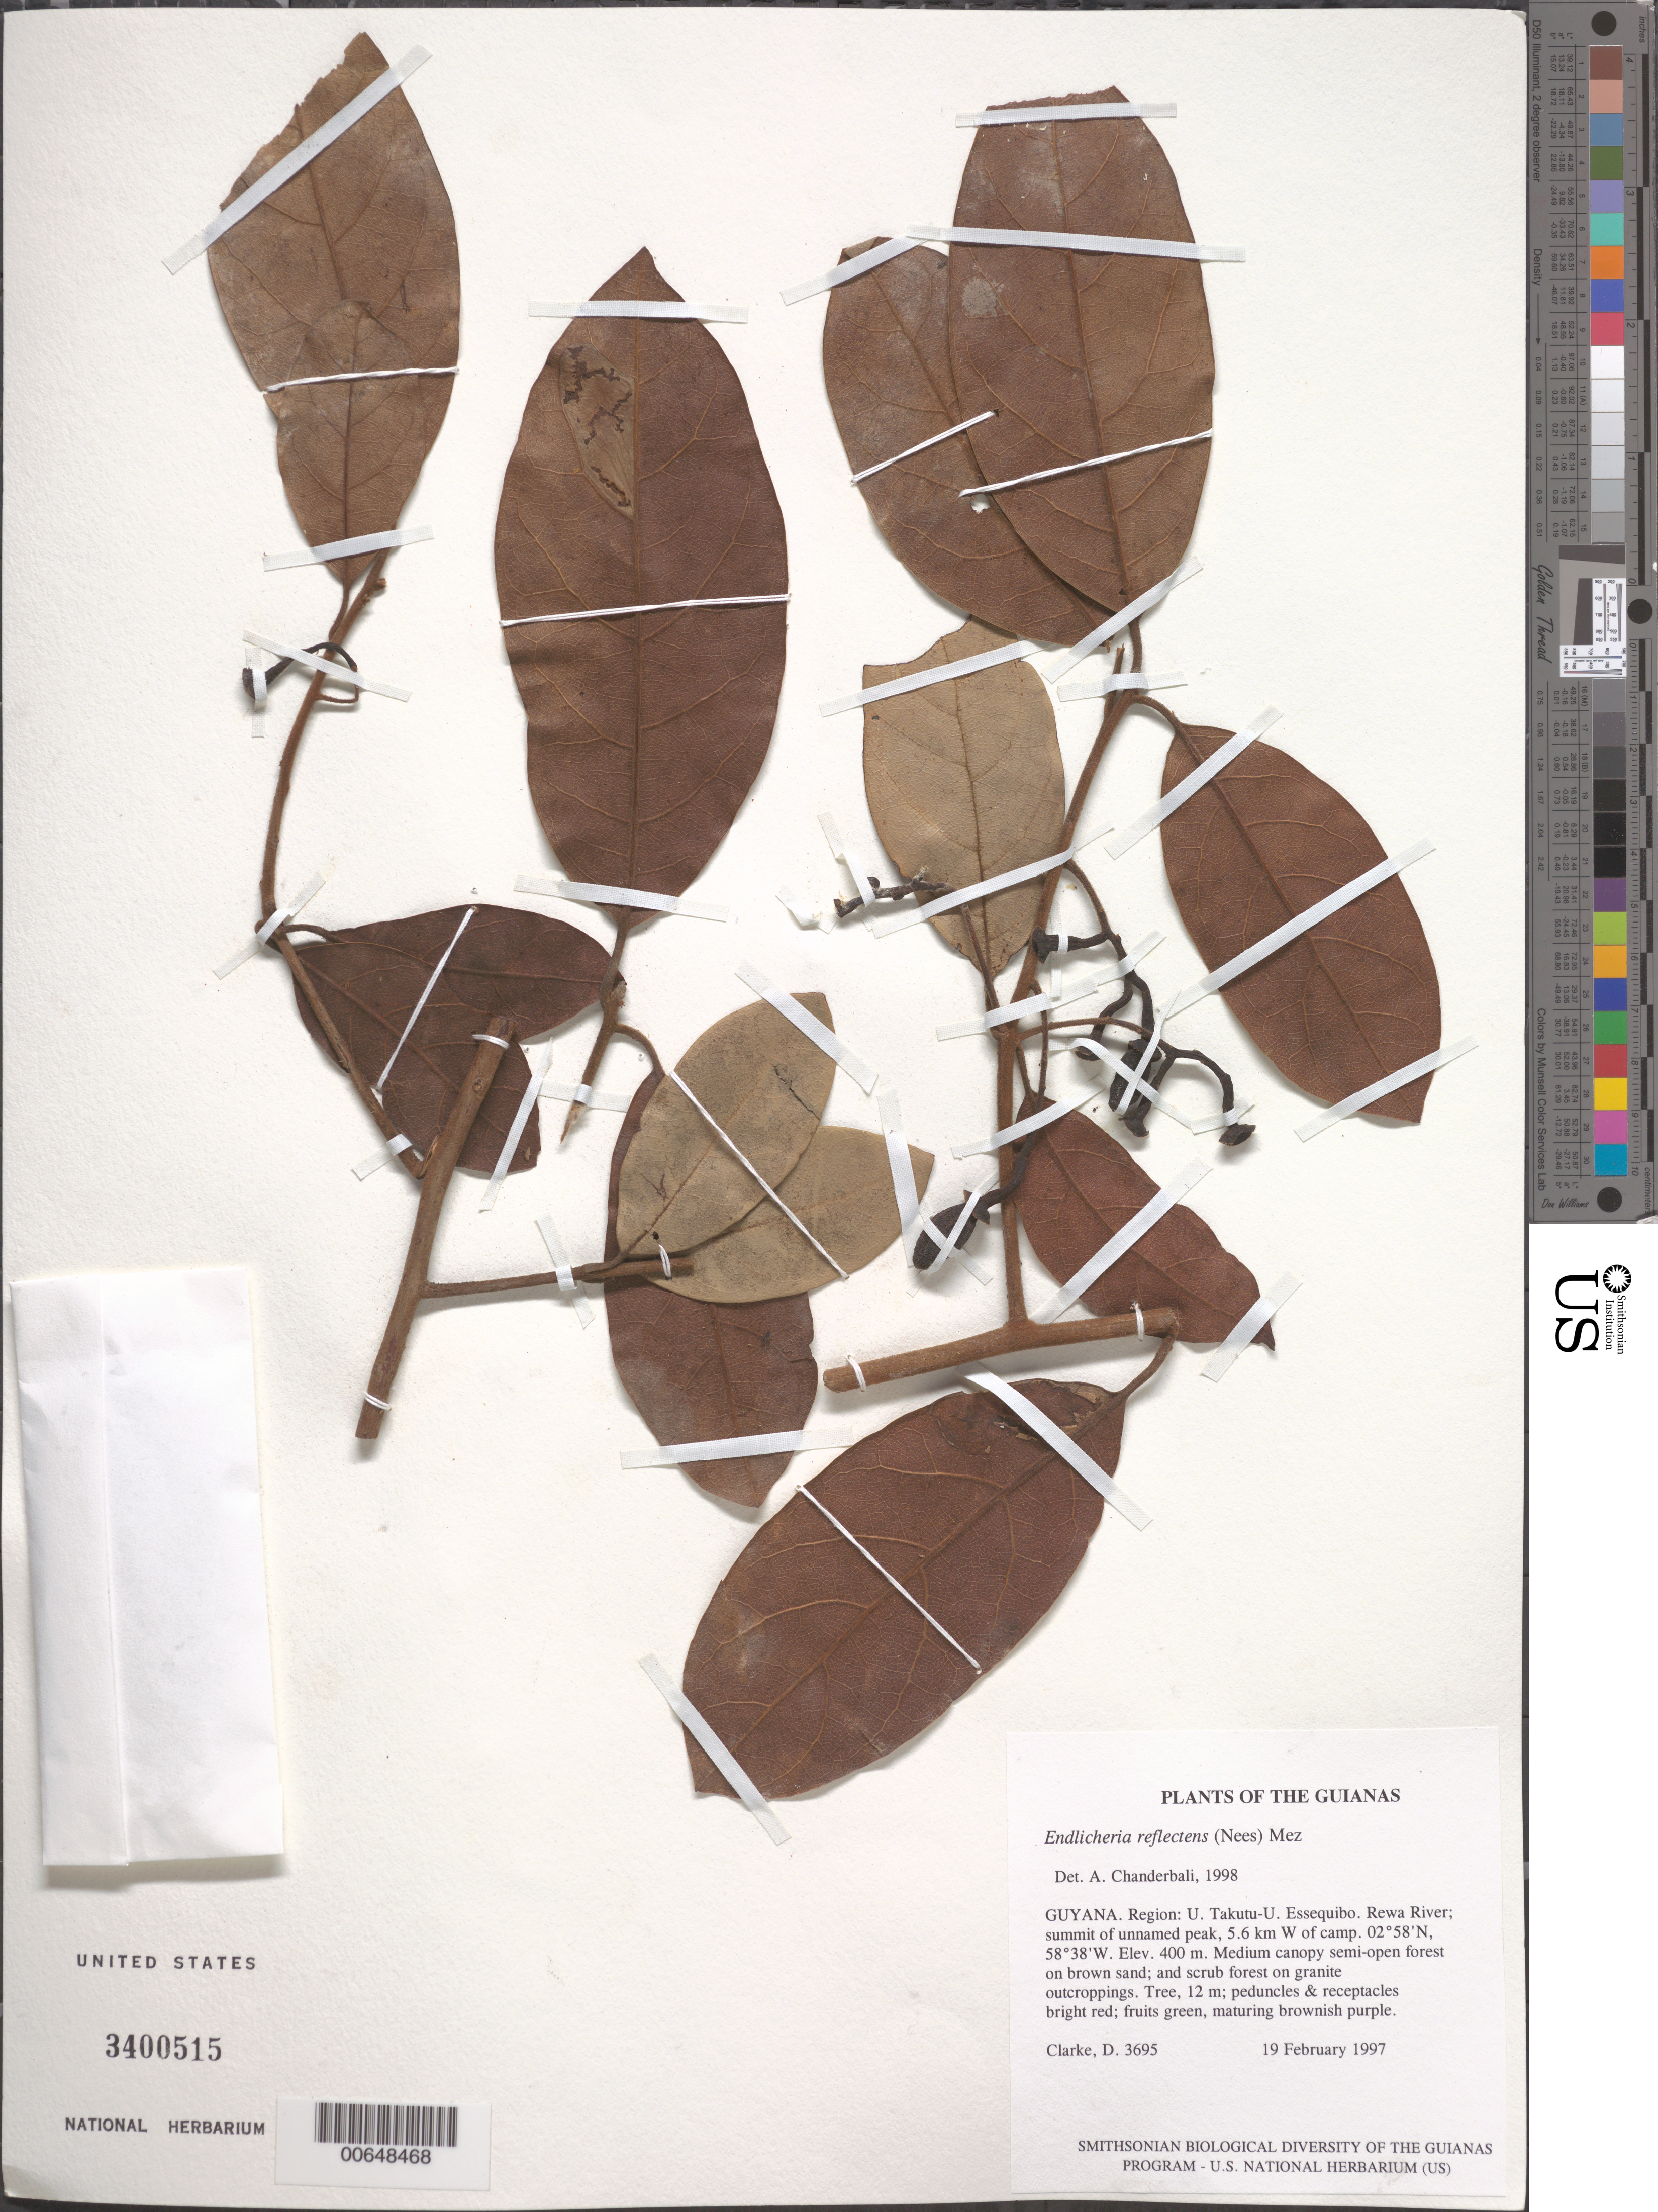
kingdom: Plantae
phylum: Tracheophyta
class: Magnoliopsida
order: Laurales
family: Lauraceae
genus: Endlicheria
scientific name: Endlicheria reflectens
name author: (Nees) Mez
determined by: Chanderbali, Andre Shashi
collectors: H. D. Clarke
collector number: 3695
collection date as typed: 19 February 1997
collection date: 1997-02-19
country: Guyana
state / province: U. Takutu-U. Essequibo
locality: Rewa River; summit of unnamed peak, 5.6 km W of camp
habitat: Medium canopy semi-open forest on brown sand; and scrub forest on granite outcroppings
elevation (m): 400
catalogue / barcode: US 3400515